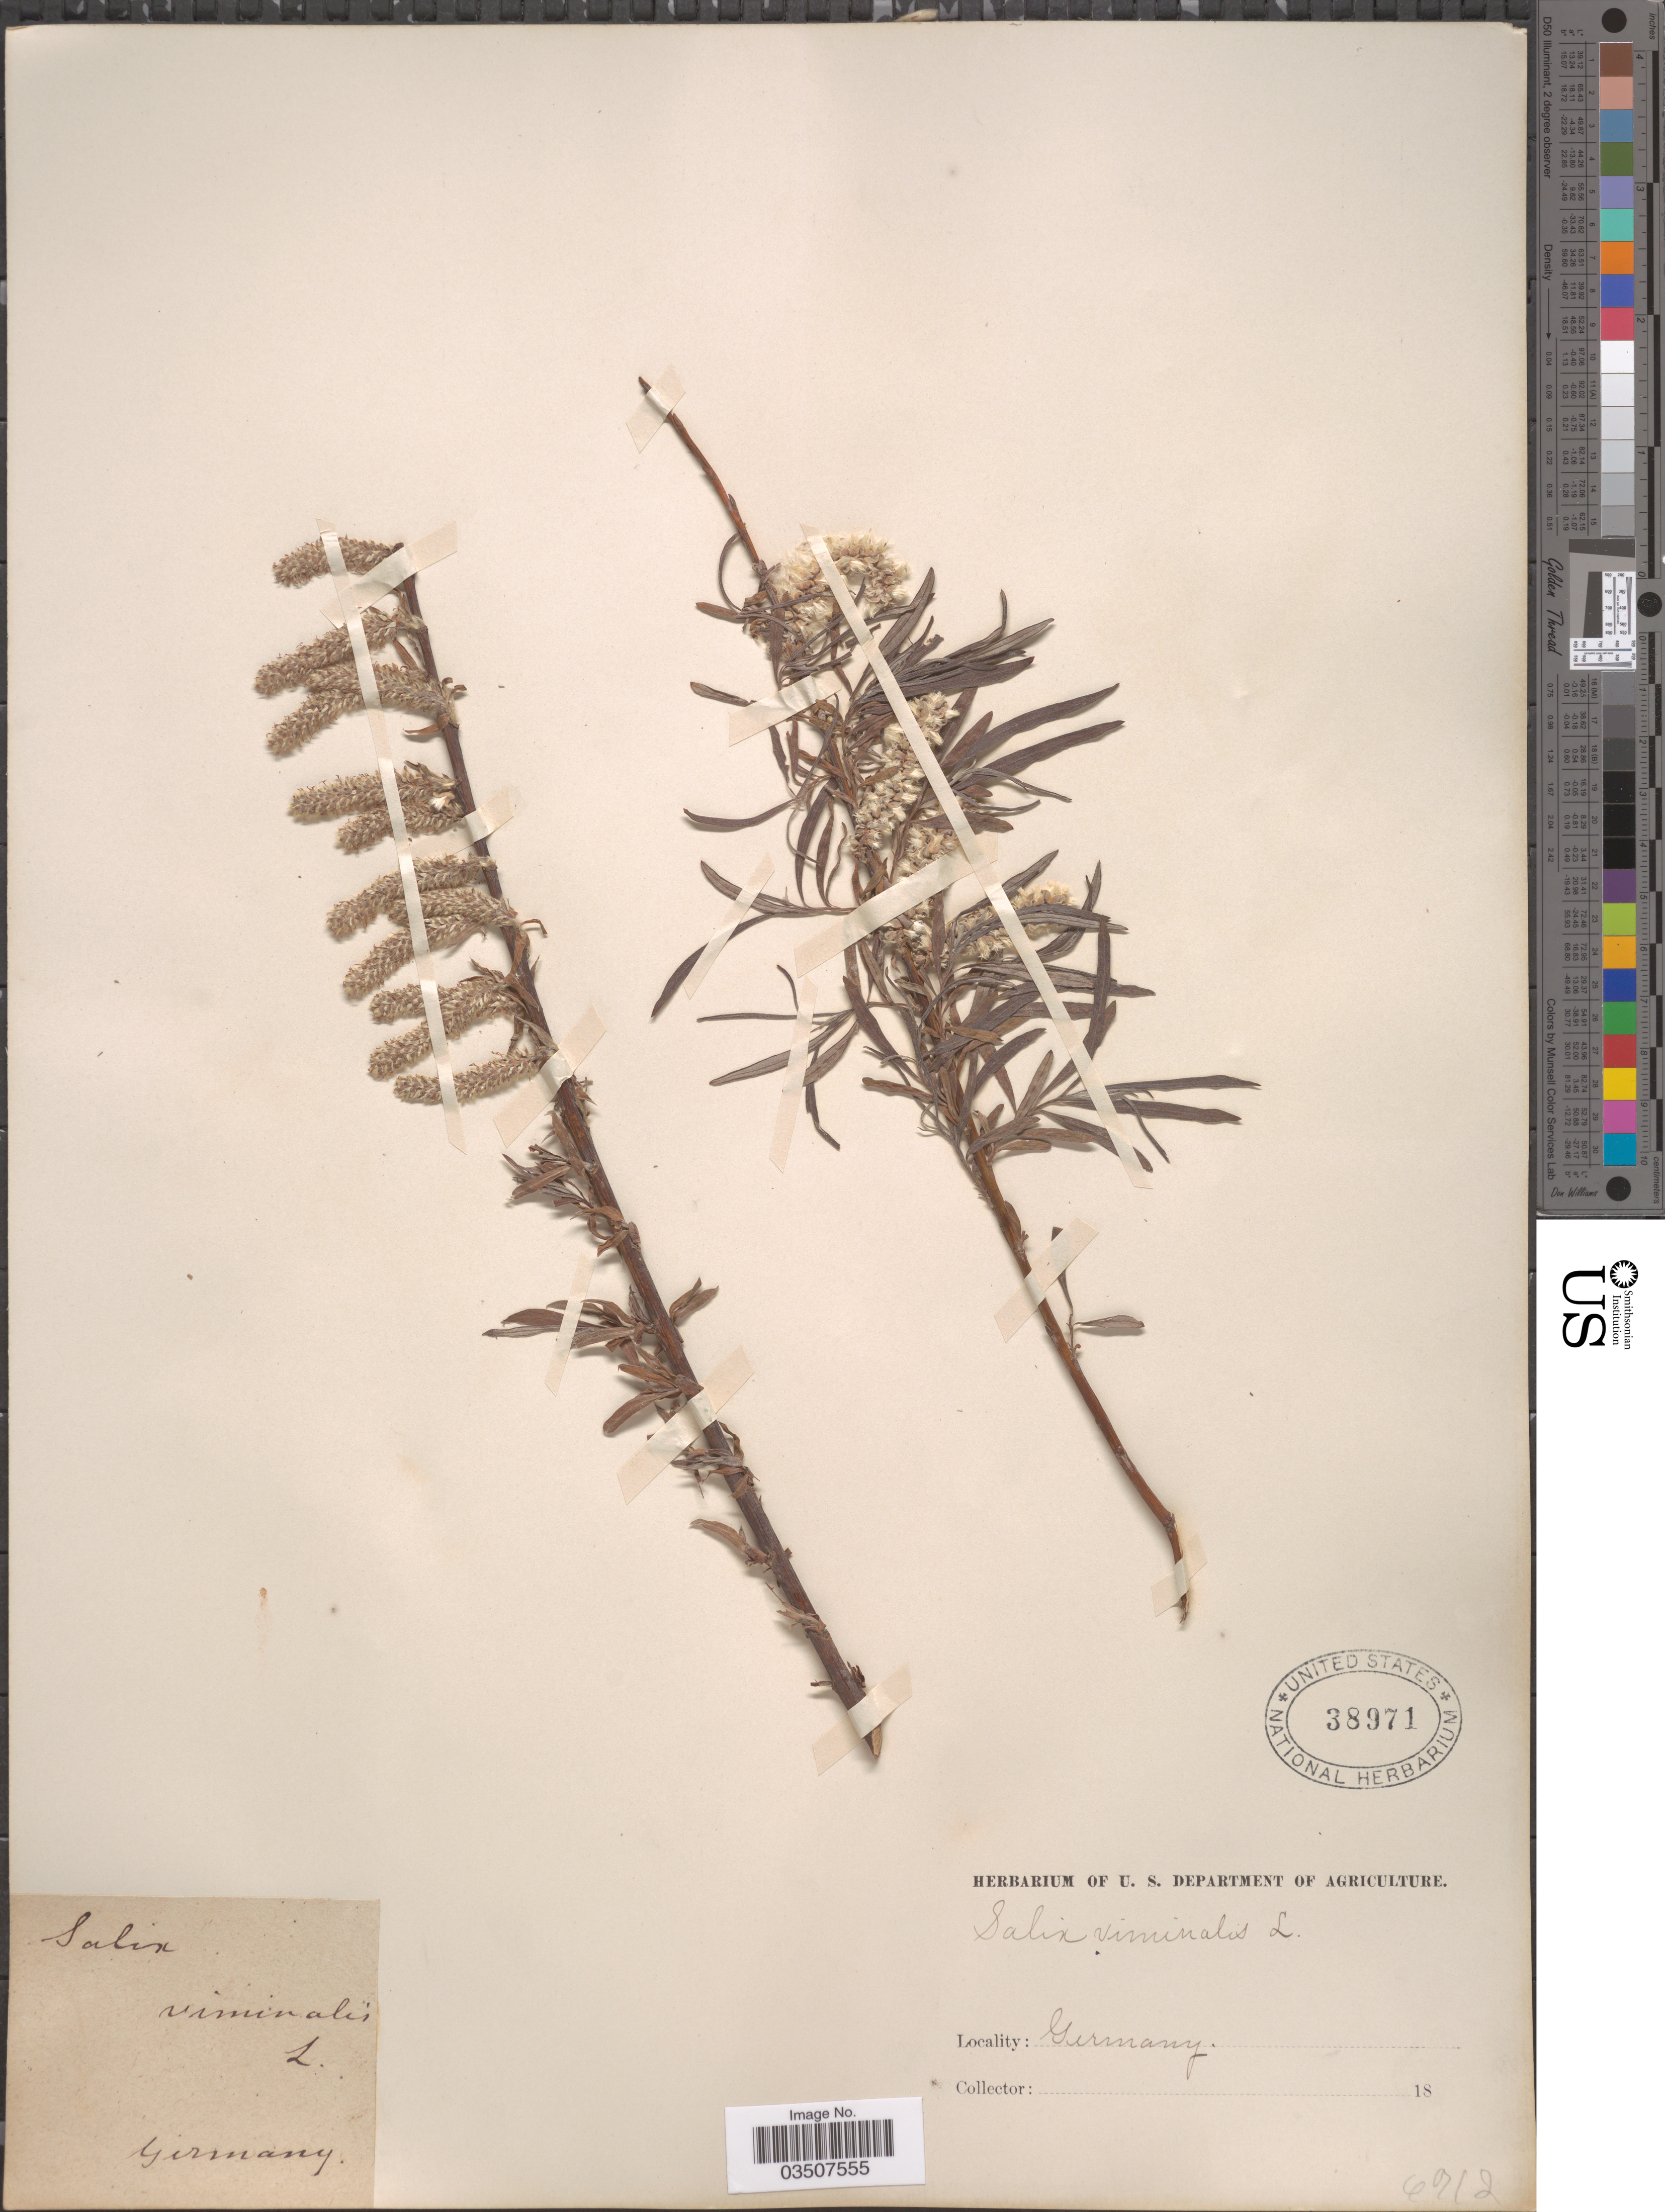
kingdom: Plantae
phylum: Tracheophyta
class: Magnoliopsida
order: Malpighiales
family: Salicaceae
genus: Salix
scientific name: Salix viminalis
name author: L.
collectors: ex herb. U. S. Department of Agriculture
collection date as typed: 18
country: Germany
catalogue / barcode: US 38971